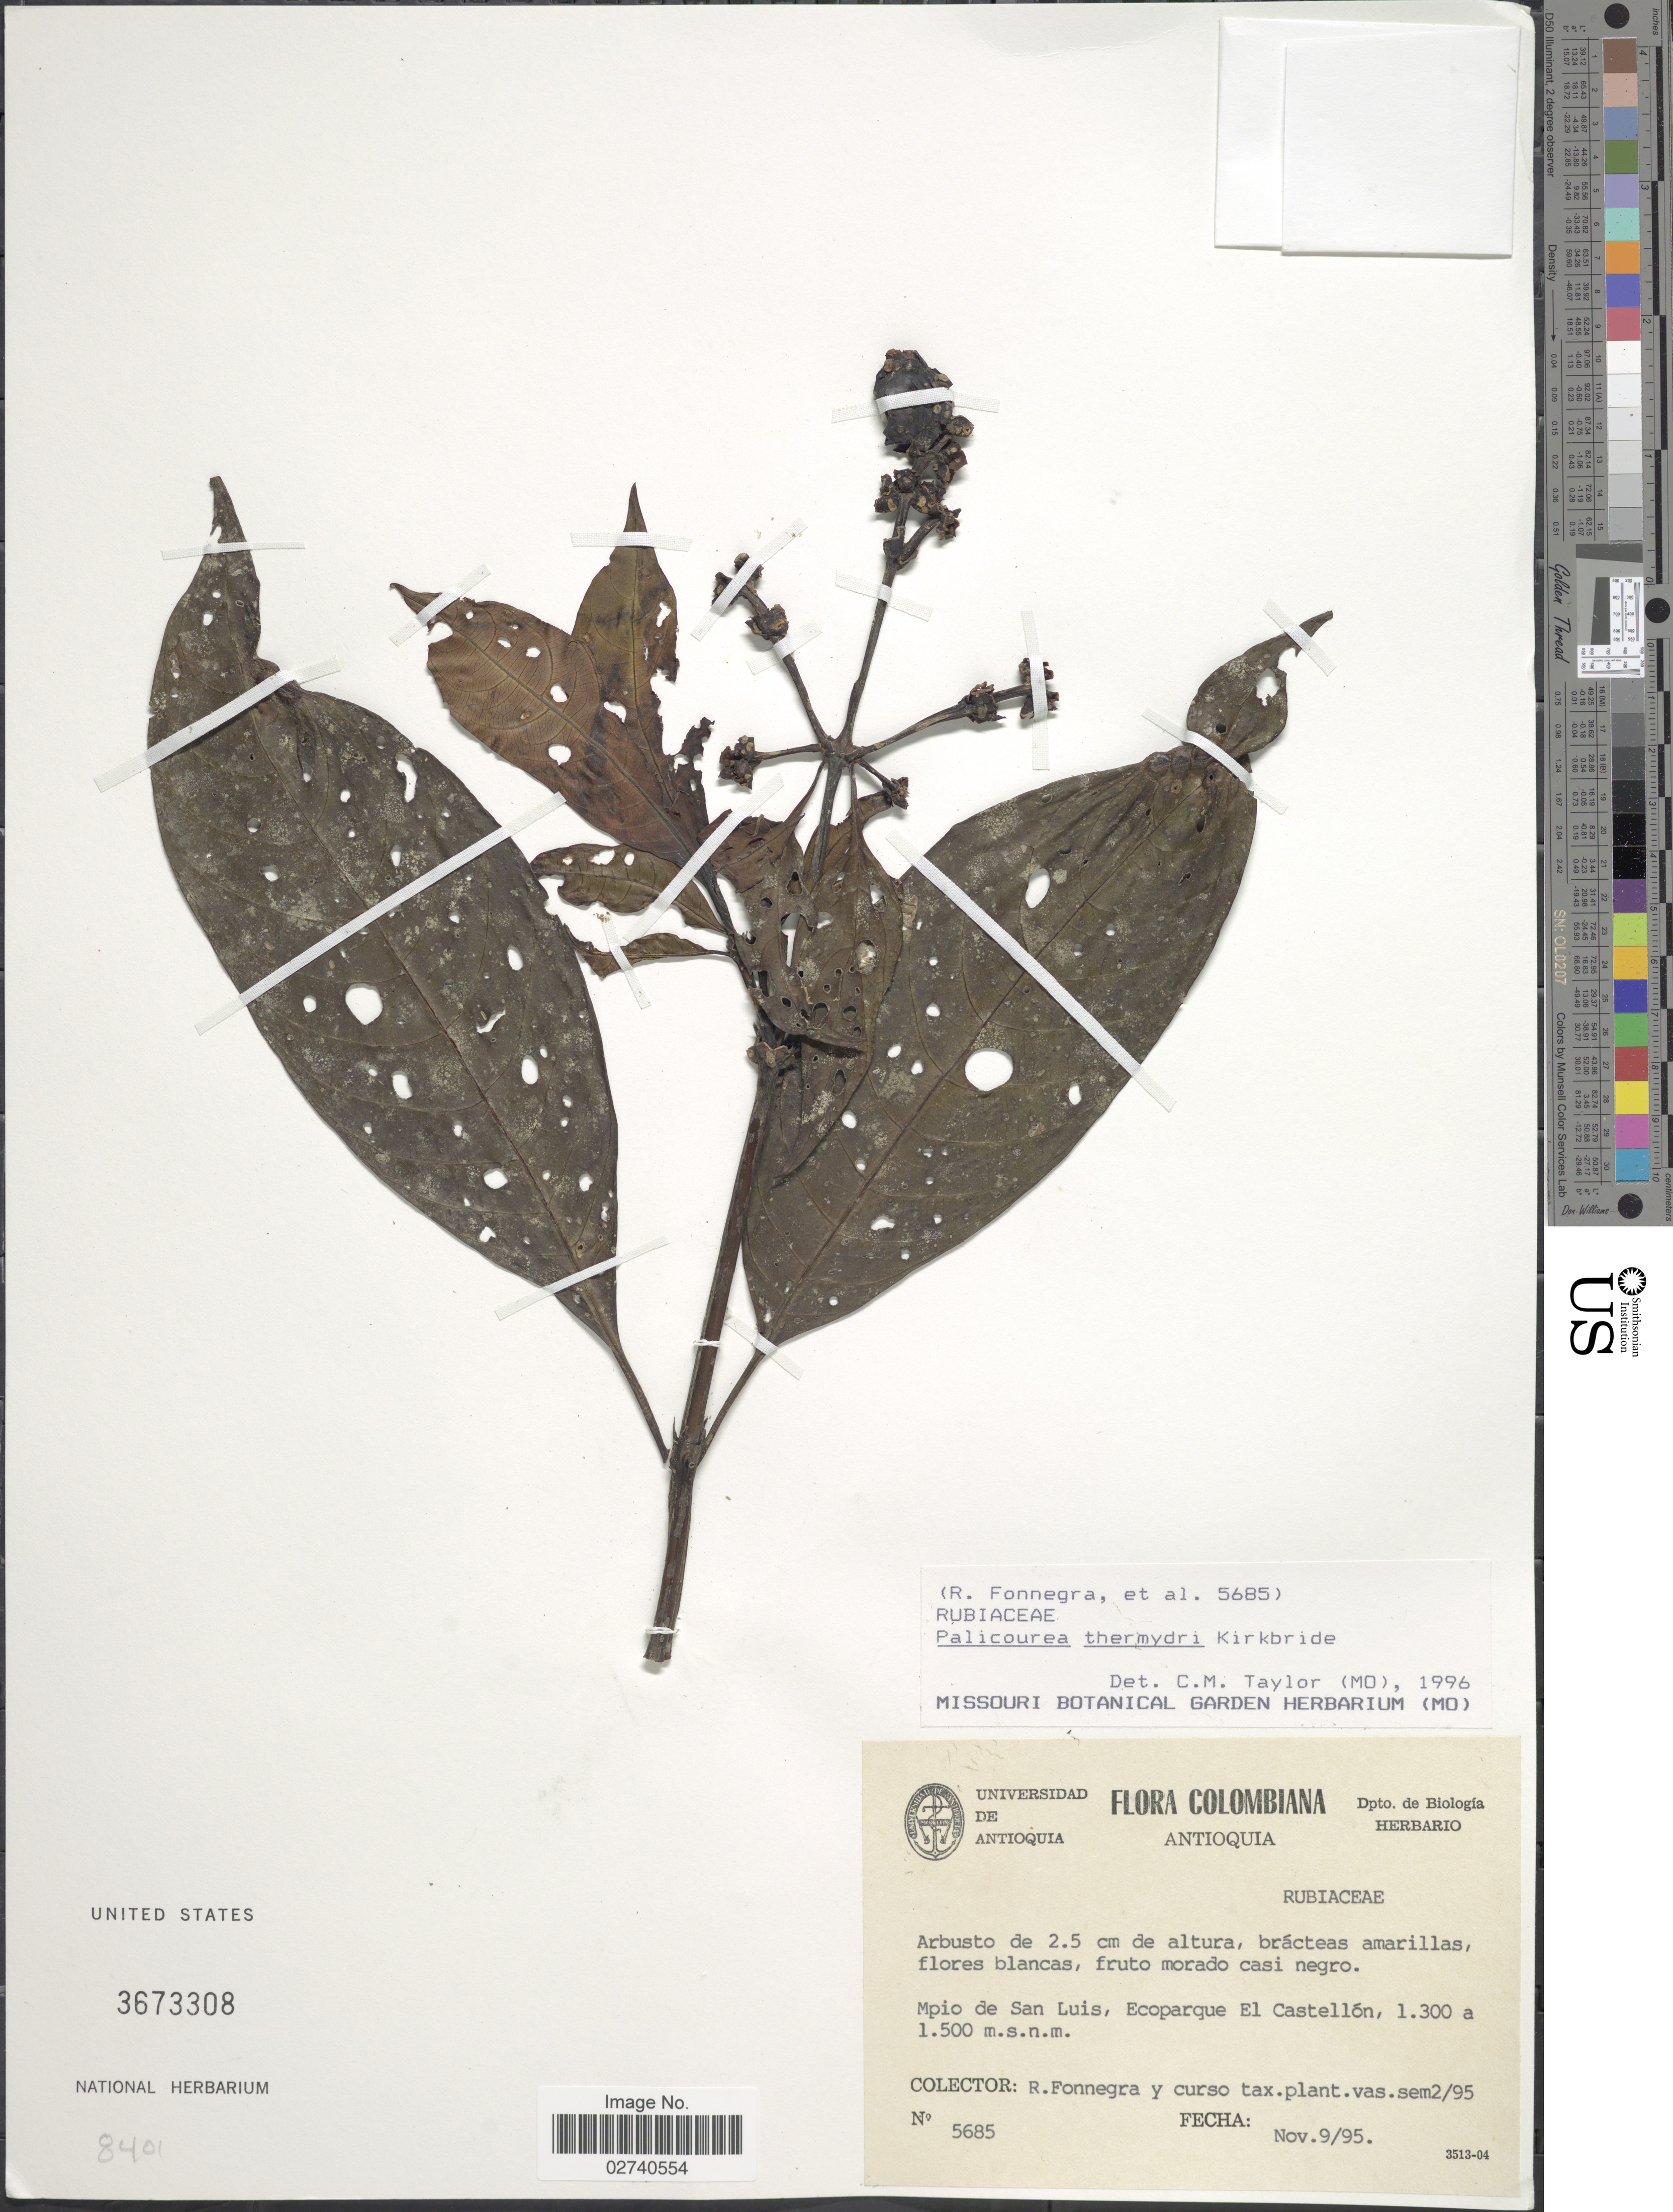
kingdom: Plantae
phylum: Tracheophyta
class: Magnoliopsida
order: Gentianales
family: Rubiaceae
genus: Palicourea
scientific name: Palicourea thermydri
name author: J.H. Kirkbr.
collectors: R. Fonnegra G.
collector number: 5685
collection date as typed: Transcribed d/m/y: 9/11/95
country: Colombia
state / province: Antioquia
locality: Mpio. de San Luis, Ecoparque El Castellon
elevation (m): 1300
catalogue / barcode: US 3673308